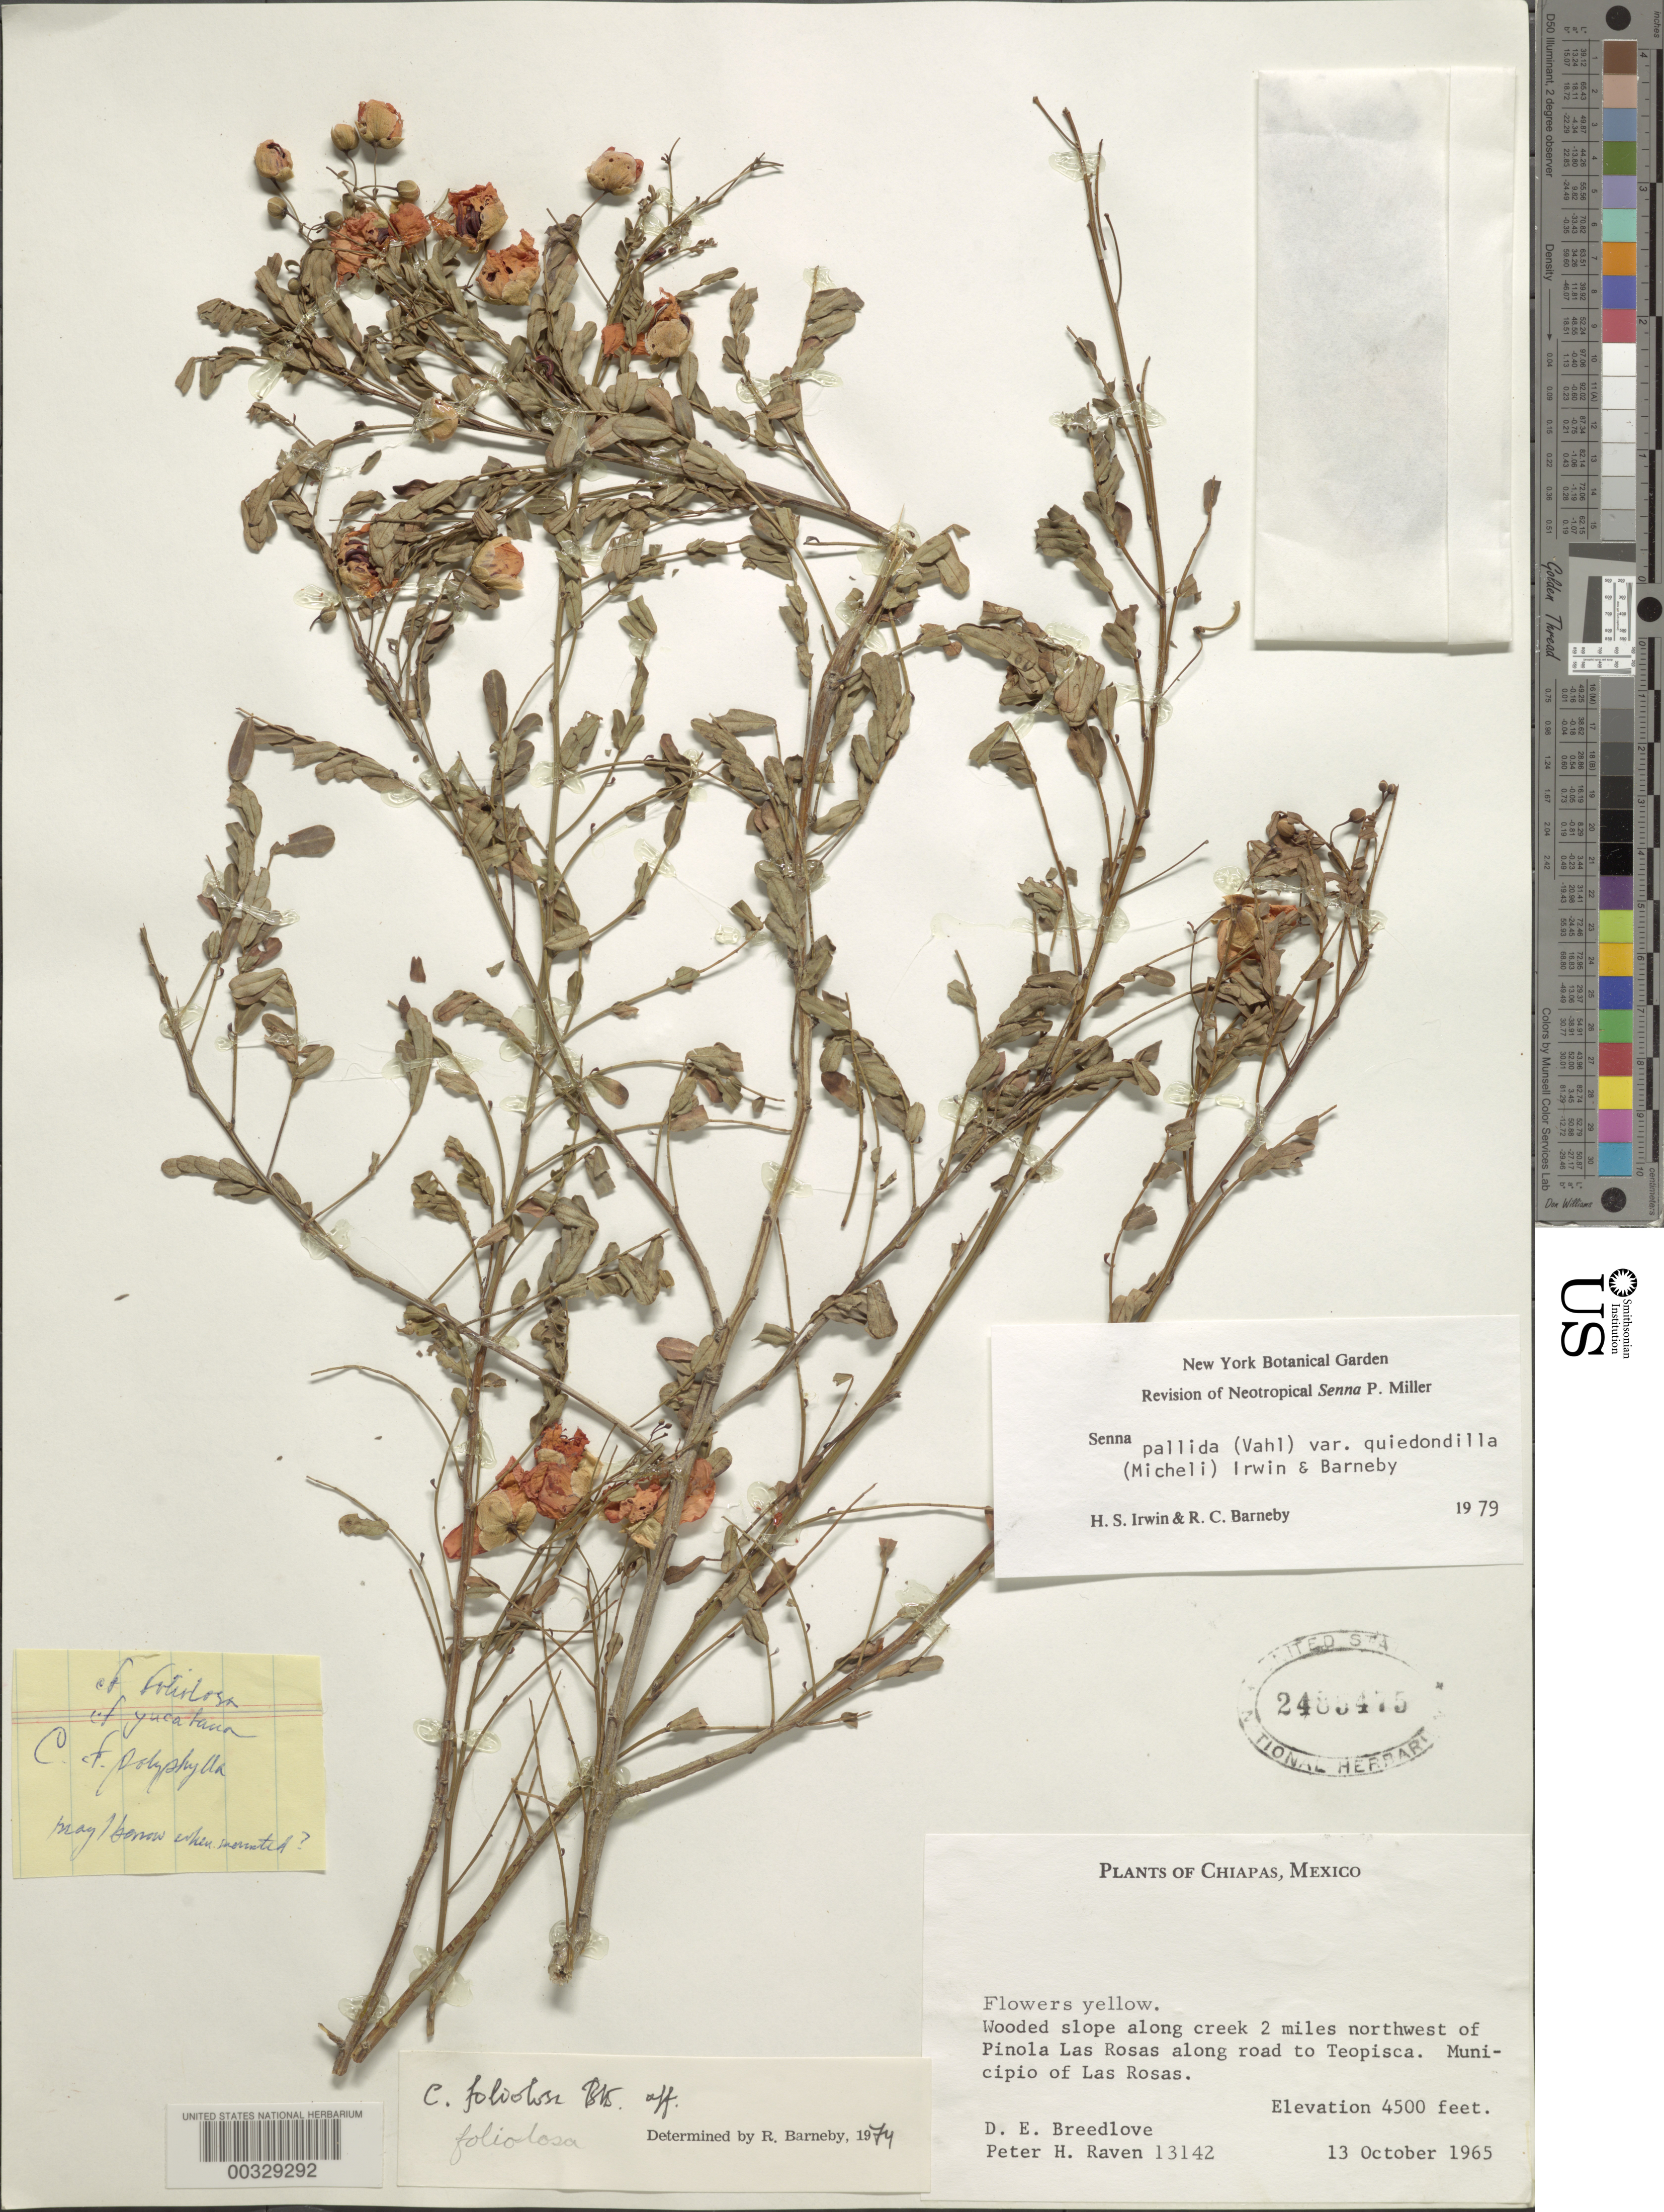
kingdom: Plantae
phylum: Tracheophyta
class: Magnoliopsida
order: Fabales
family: Fabaceae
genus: Senna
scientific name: Senna pallida var. quiedondilla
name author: (Micheli) H.S. Irwin & Barneby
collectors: D. E. Breedlove & P. H. Raven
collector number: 13142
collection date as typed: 13 Oct 1965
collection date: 1965-10-13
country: Mexico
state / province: Chiapas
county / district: Las Rosas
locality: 2 mi NW of Pinola Las Rosas along road to Teopisca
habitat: Wooded slope along creek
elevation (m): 1372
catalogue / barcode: US 2485475